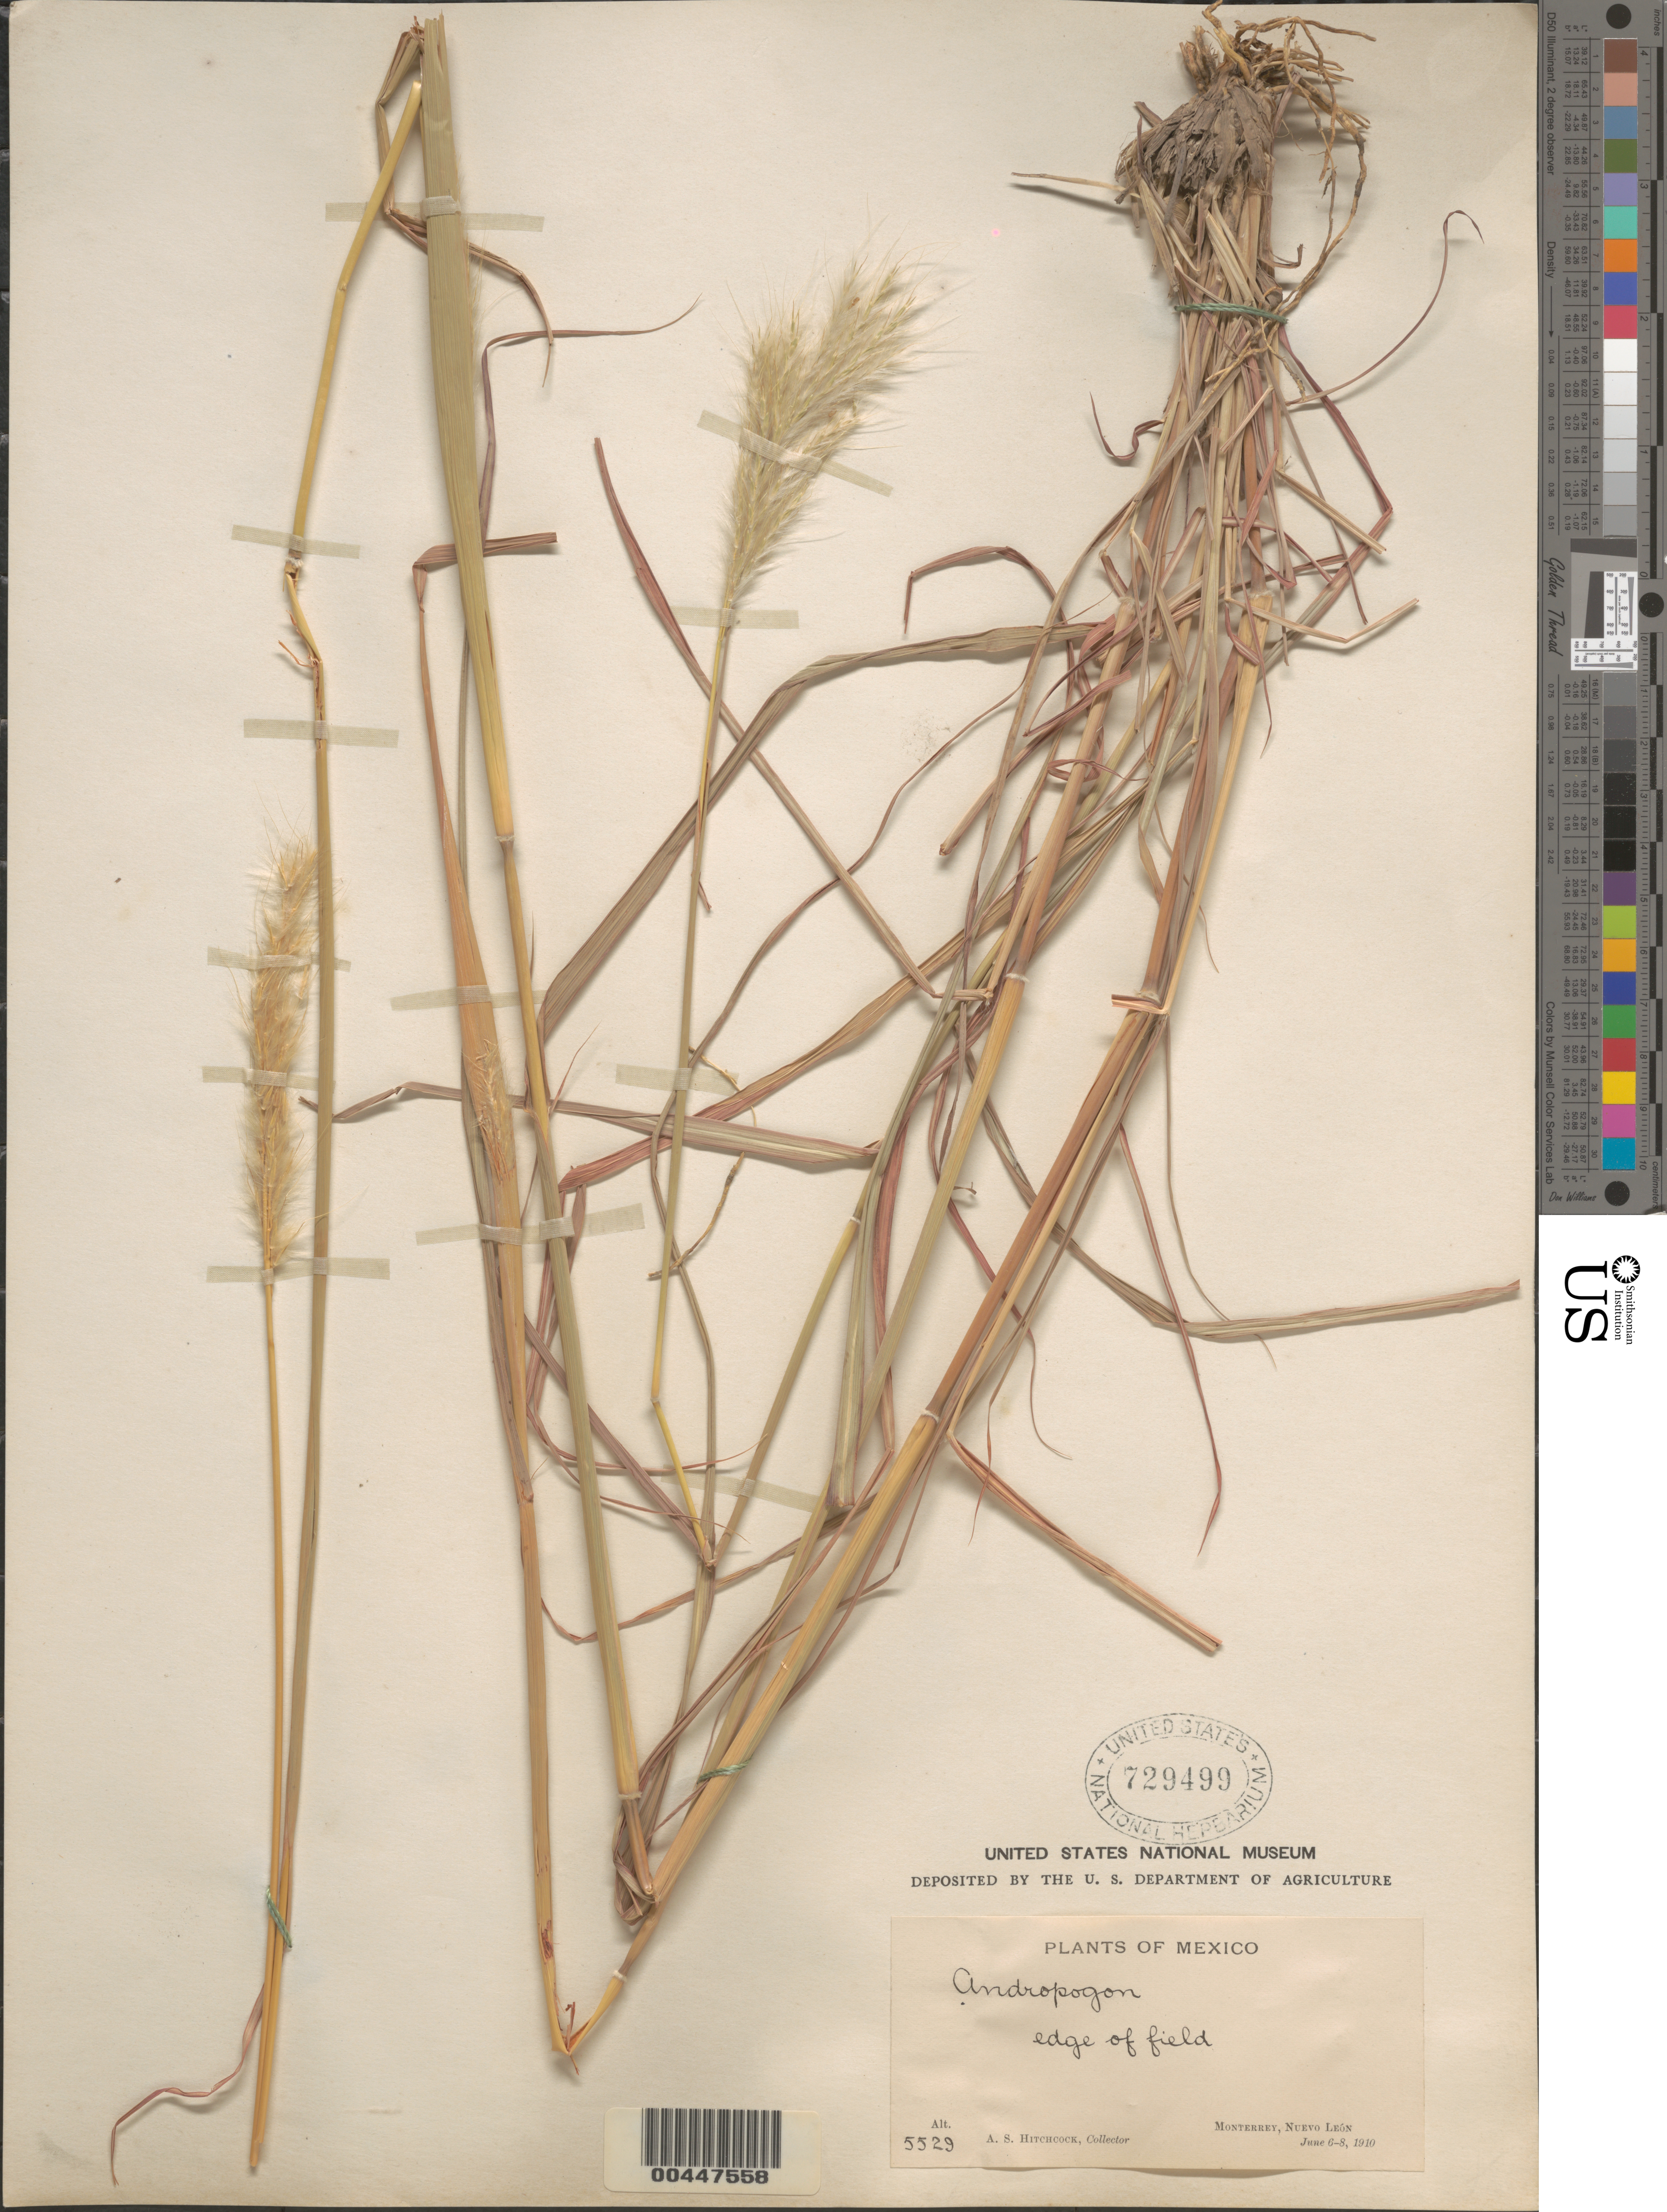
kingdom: Plantae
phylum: Tracheophyta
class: Liliopsida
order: Poales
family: Poaceae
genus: Andropogon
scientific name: Andropogon barbinodis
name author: Lag.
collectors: A. S. Hitchcock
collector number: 5529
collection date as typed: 6 Jun 1910 to 8 Jun 1910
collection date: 1910-06-06/1910-06-08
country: Mexico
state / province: Nuevo León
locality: Monterrey, edge of field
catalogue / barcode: US 729499